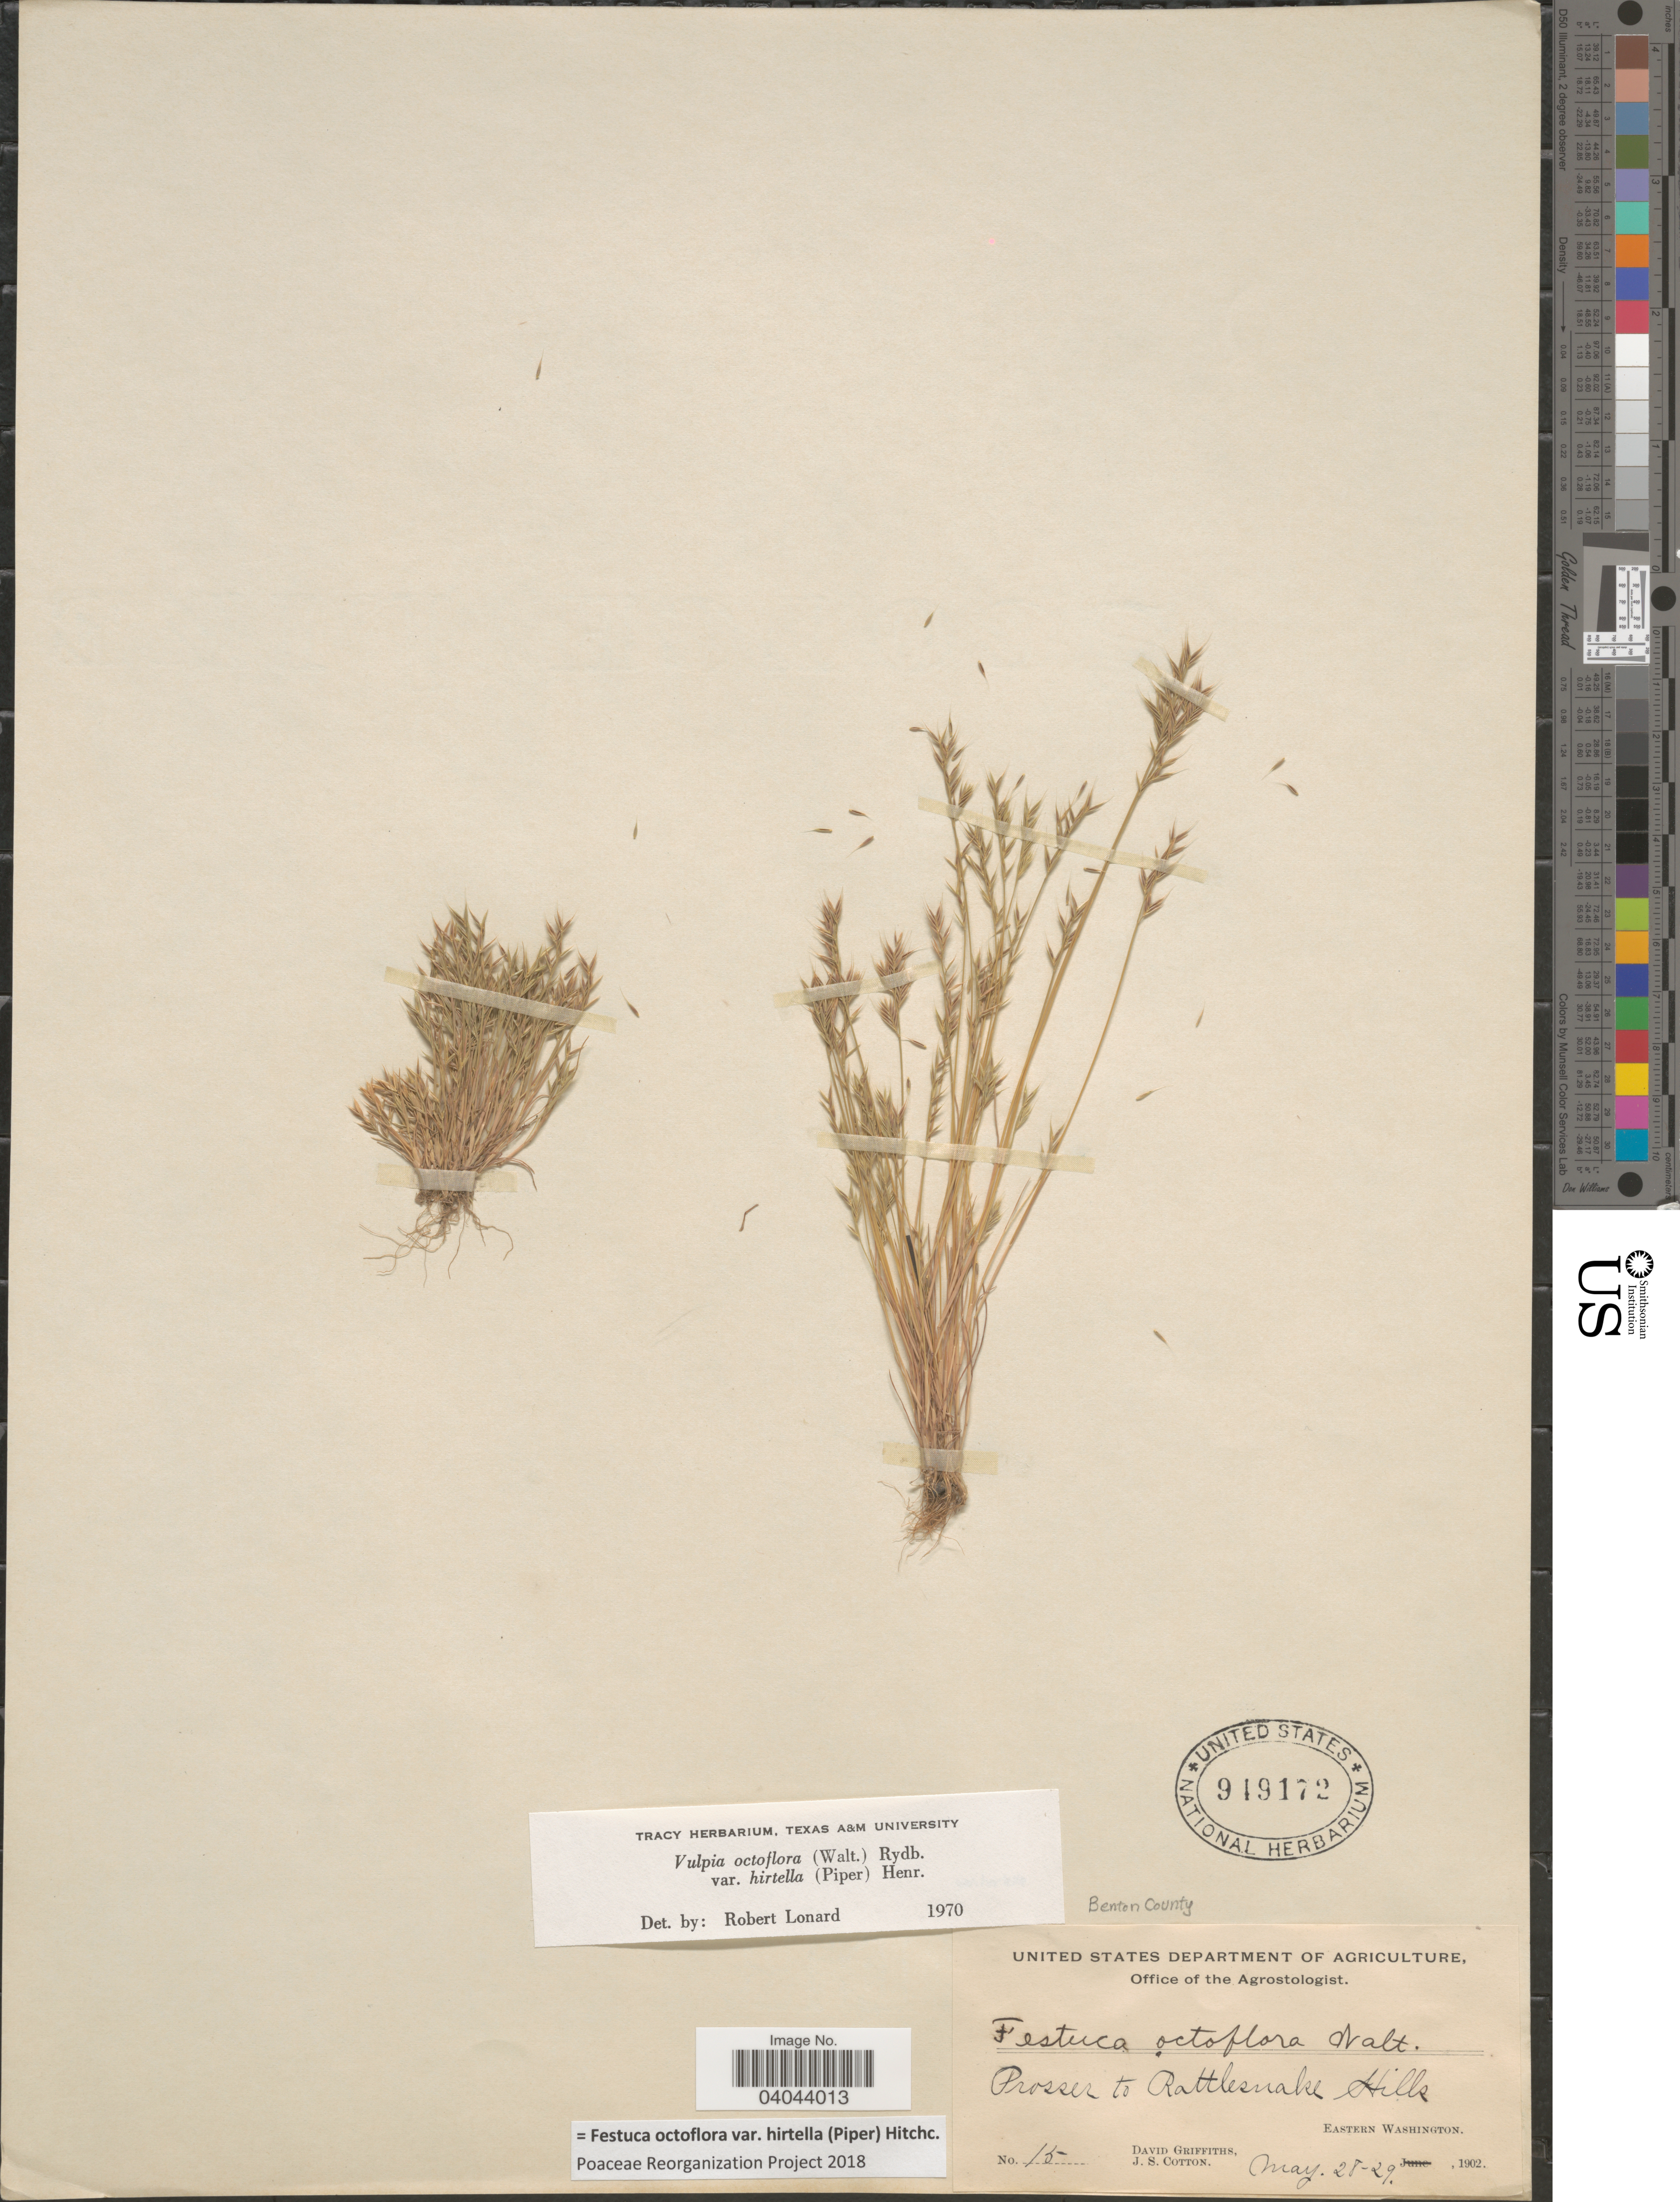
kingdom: Plantae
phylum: Tracheophyta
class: Liliopsida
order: Poales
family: Poaceae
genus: Festuca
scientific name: Festuca octoflora var. hirtella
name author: Piper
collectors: D. Griffiths & J. S. Cotton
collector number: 15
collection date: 1902-05-28/1902-05-29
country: United States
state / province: Washington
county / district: Benton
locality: Benton County. Prosser to Rattlesnake Hills. Eastern Washington.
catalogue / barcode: US 949172